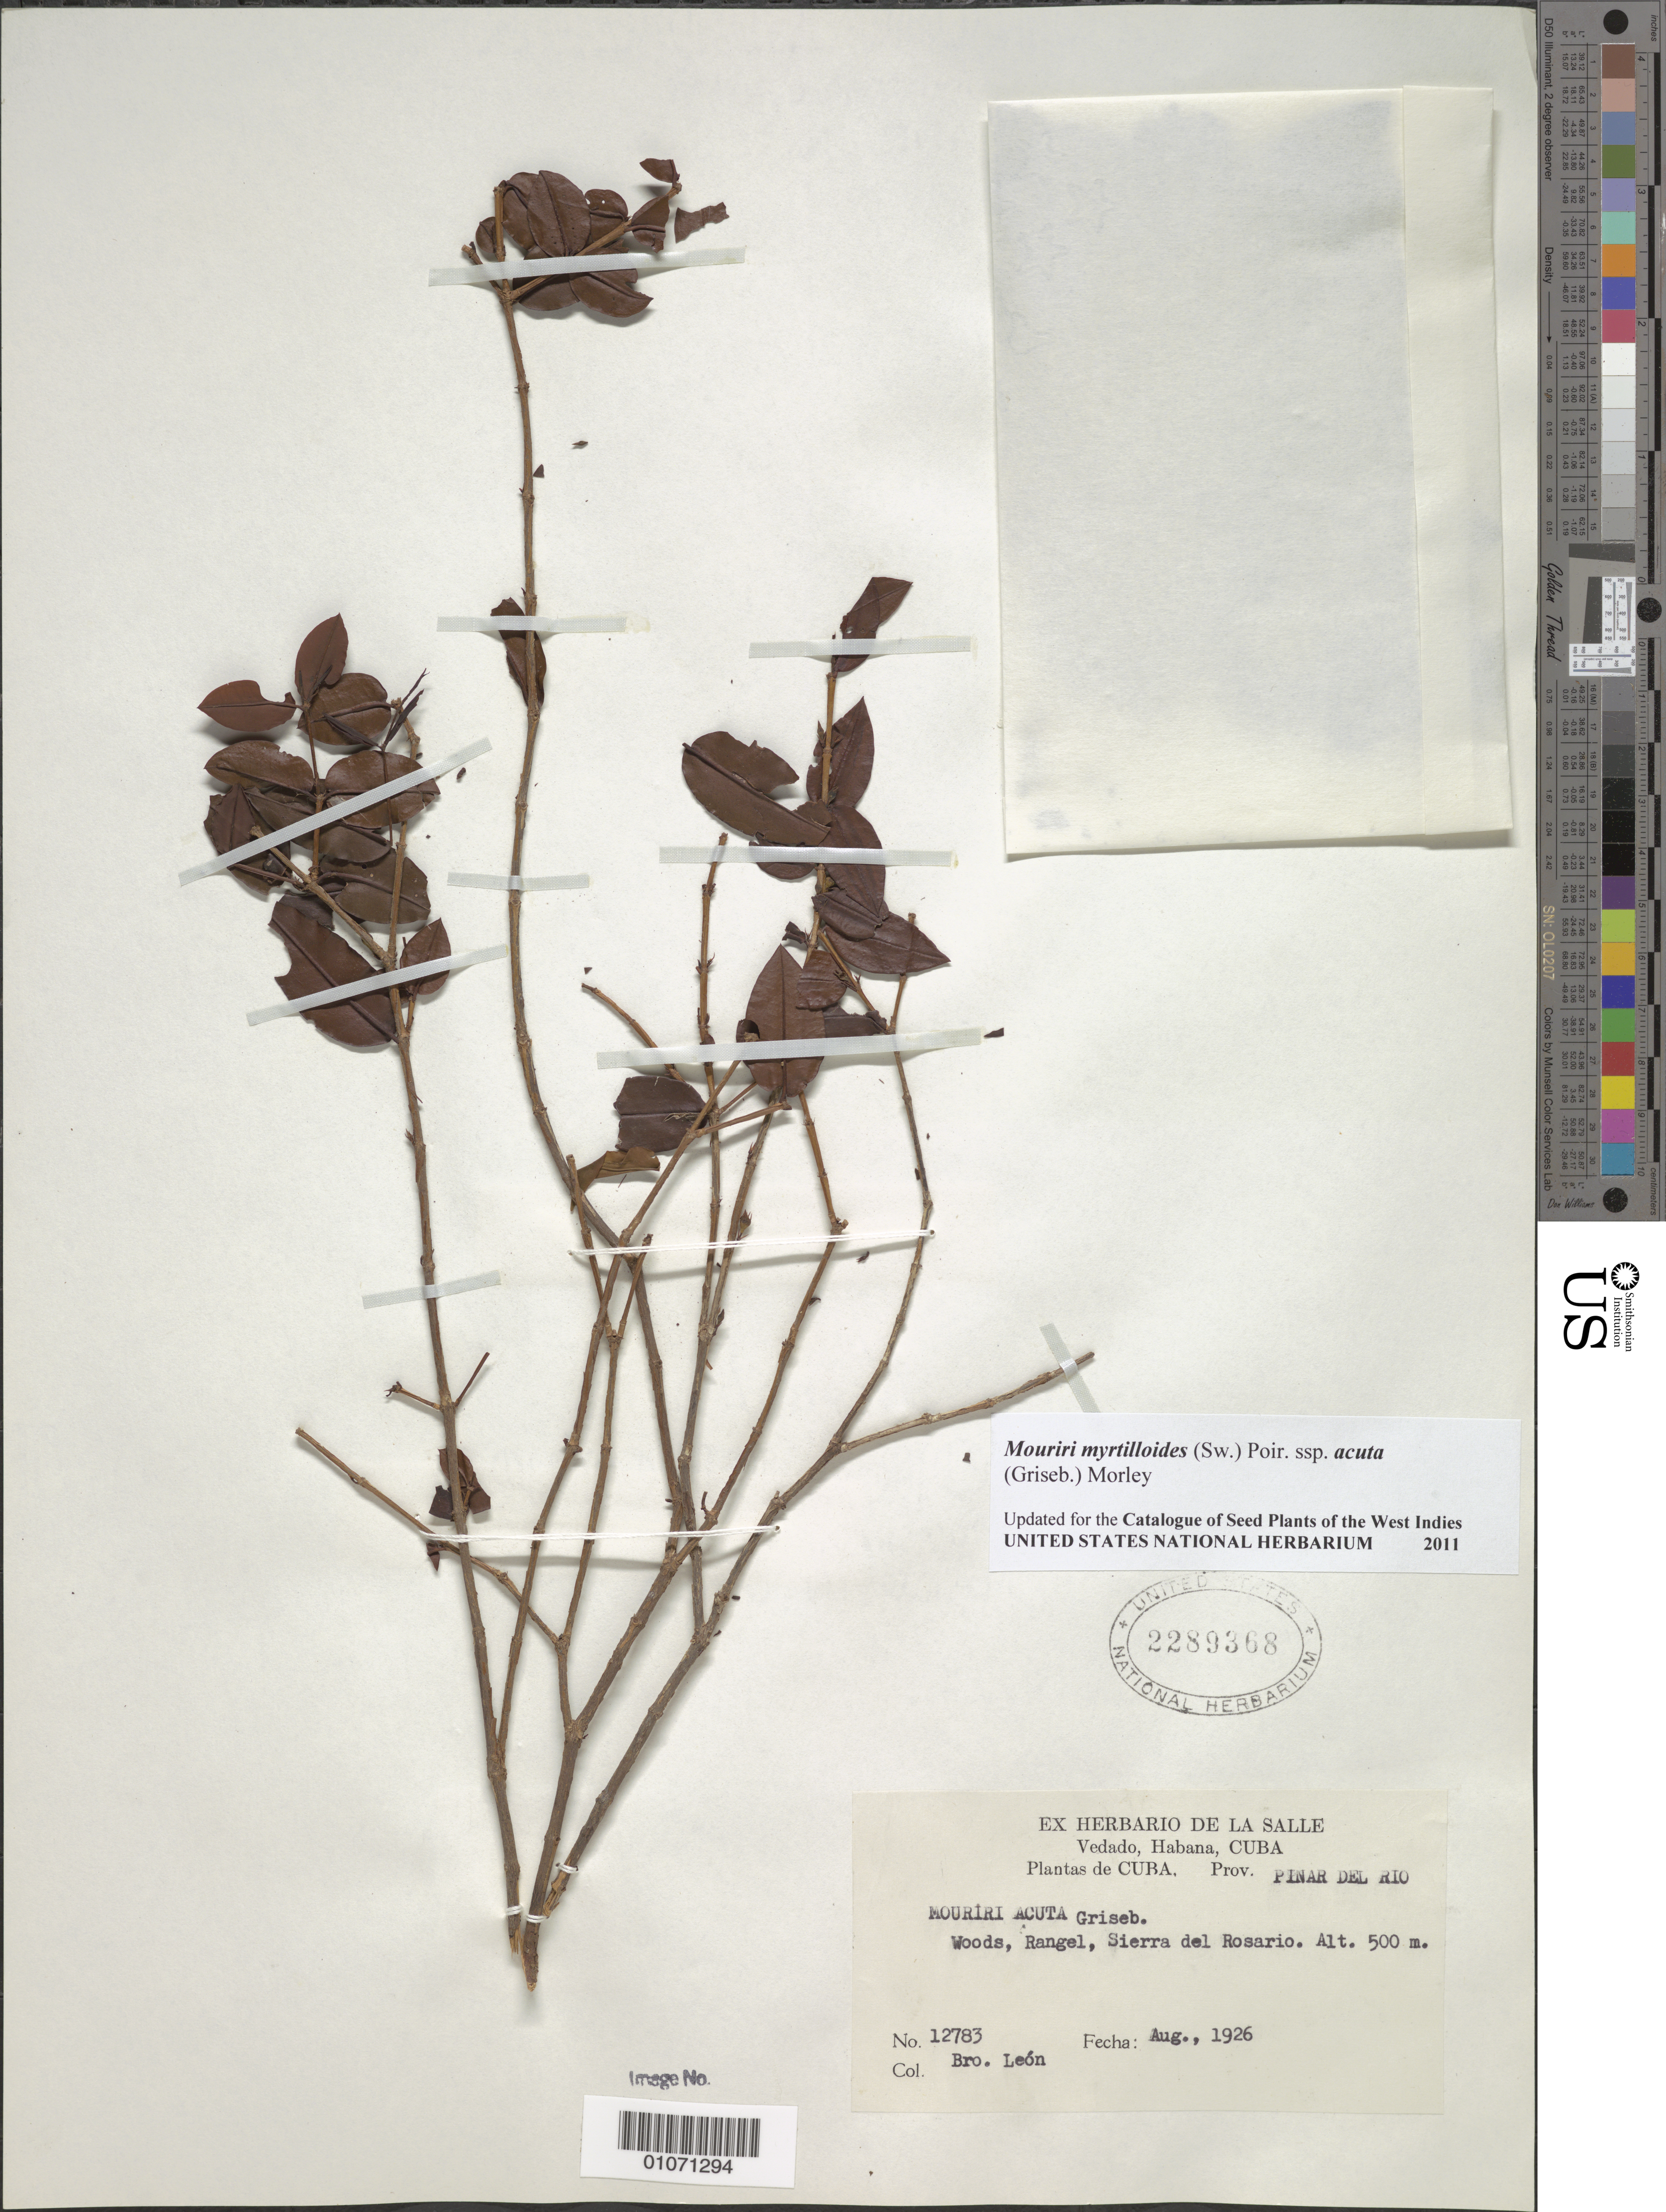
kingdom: Plantae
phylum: Tracheophyta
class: Magnoliopsida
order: Myrtales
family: Melastomataceae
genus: Mouriri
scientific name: Mouriri myrtilloides subsp. acuta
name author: (Griseb.) Morley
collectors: Bro. León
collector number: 12783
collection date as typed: Aug 1926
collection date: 1926-08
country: Cuba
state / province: Pinar del Río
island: Cuba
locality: Sierra del Rosario, Rangel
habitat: Woods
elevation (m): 500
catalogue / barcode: US 2289368